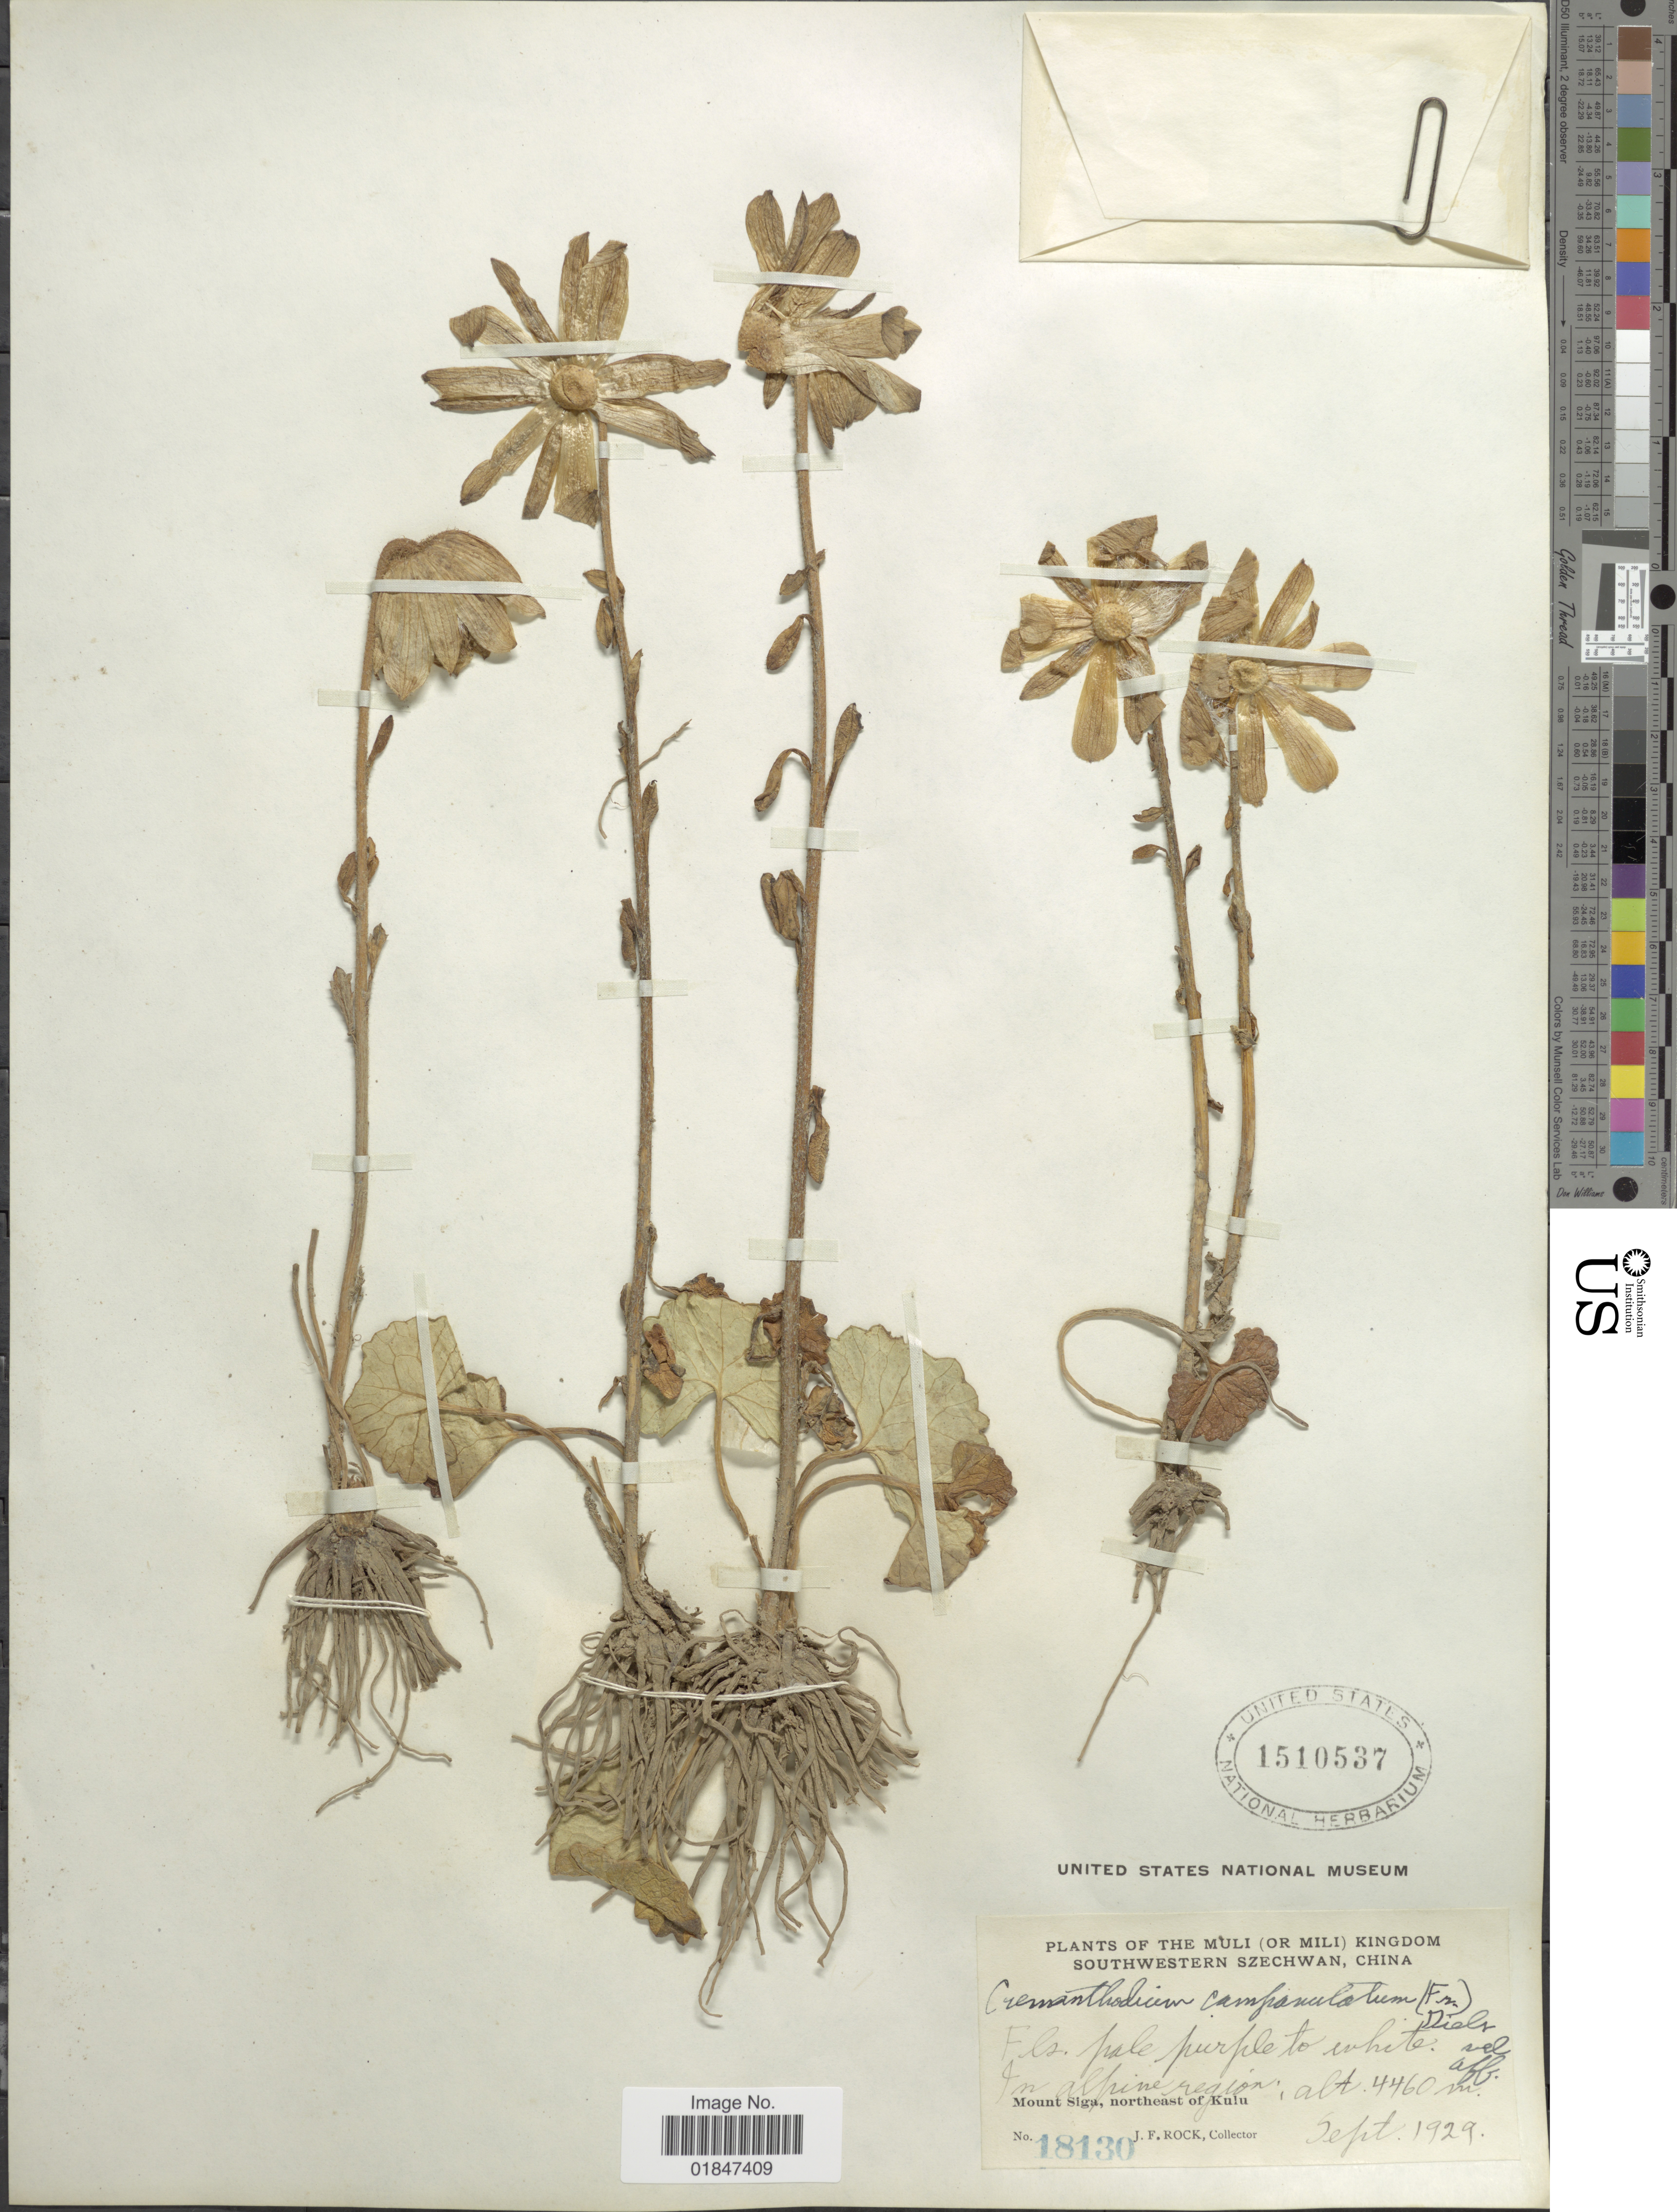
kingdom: Plantae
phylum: Tracheophyta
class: Magnoliopsida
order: Asterales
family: Asteraceae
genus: Cremanthodium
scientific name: Cremanthodium campanulatum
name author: Diels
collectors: J. Rock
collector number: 18130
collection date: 1929-09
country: China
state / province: Sichuan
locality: The Muli (or Mili) Kingdom, Southwestern Szechwan, In alpine region, Mount Siga, northeast of Kulu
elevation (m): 4460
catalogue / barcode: US 1510537